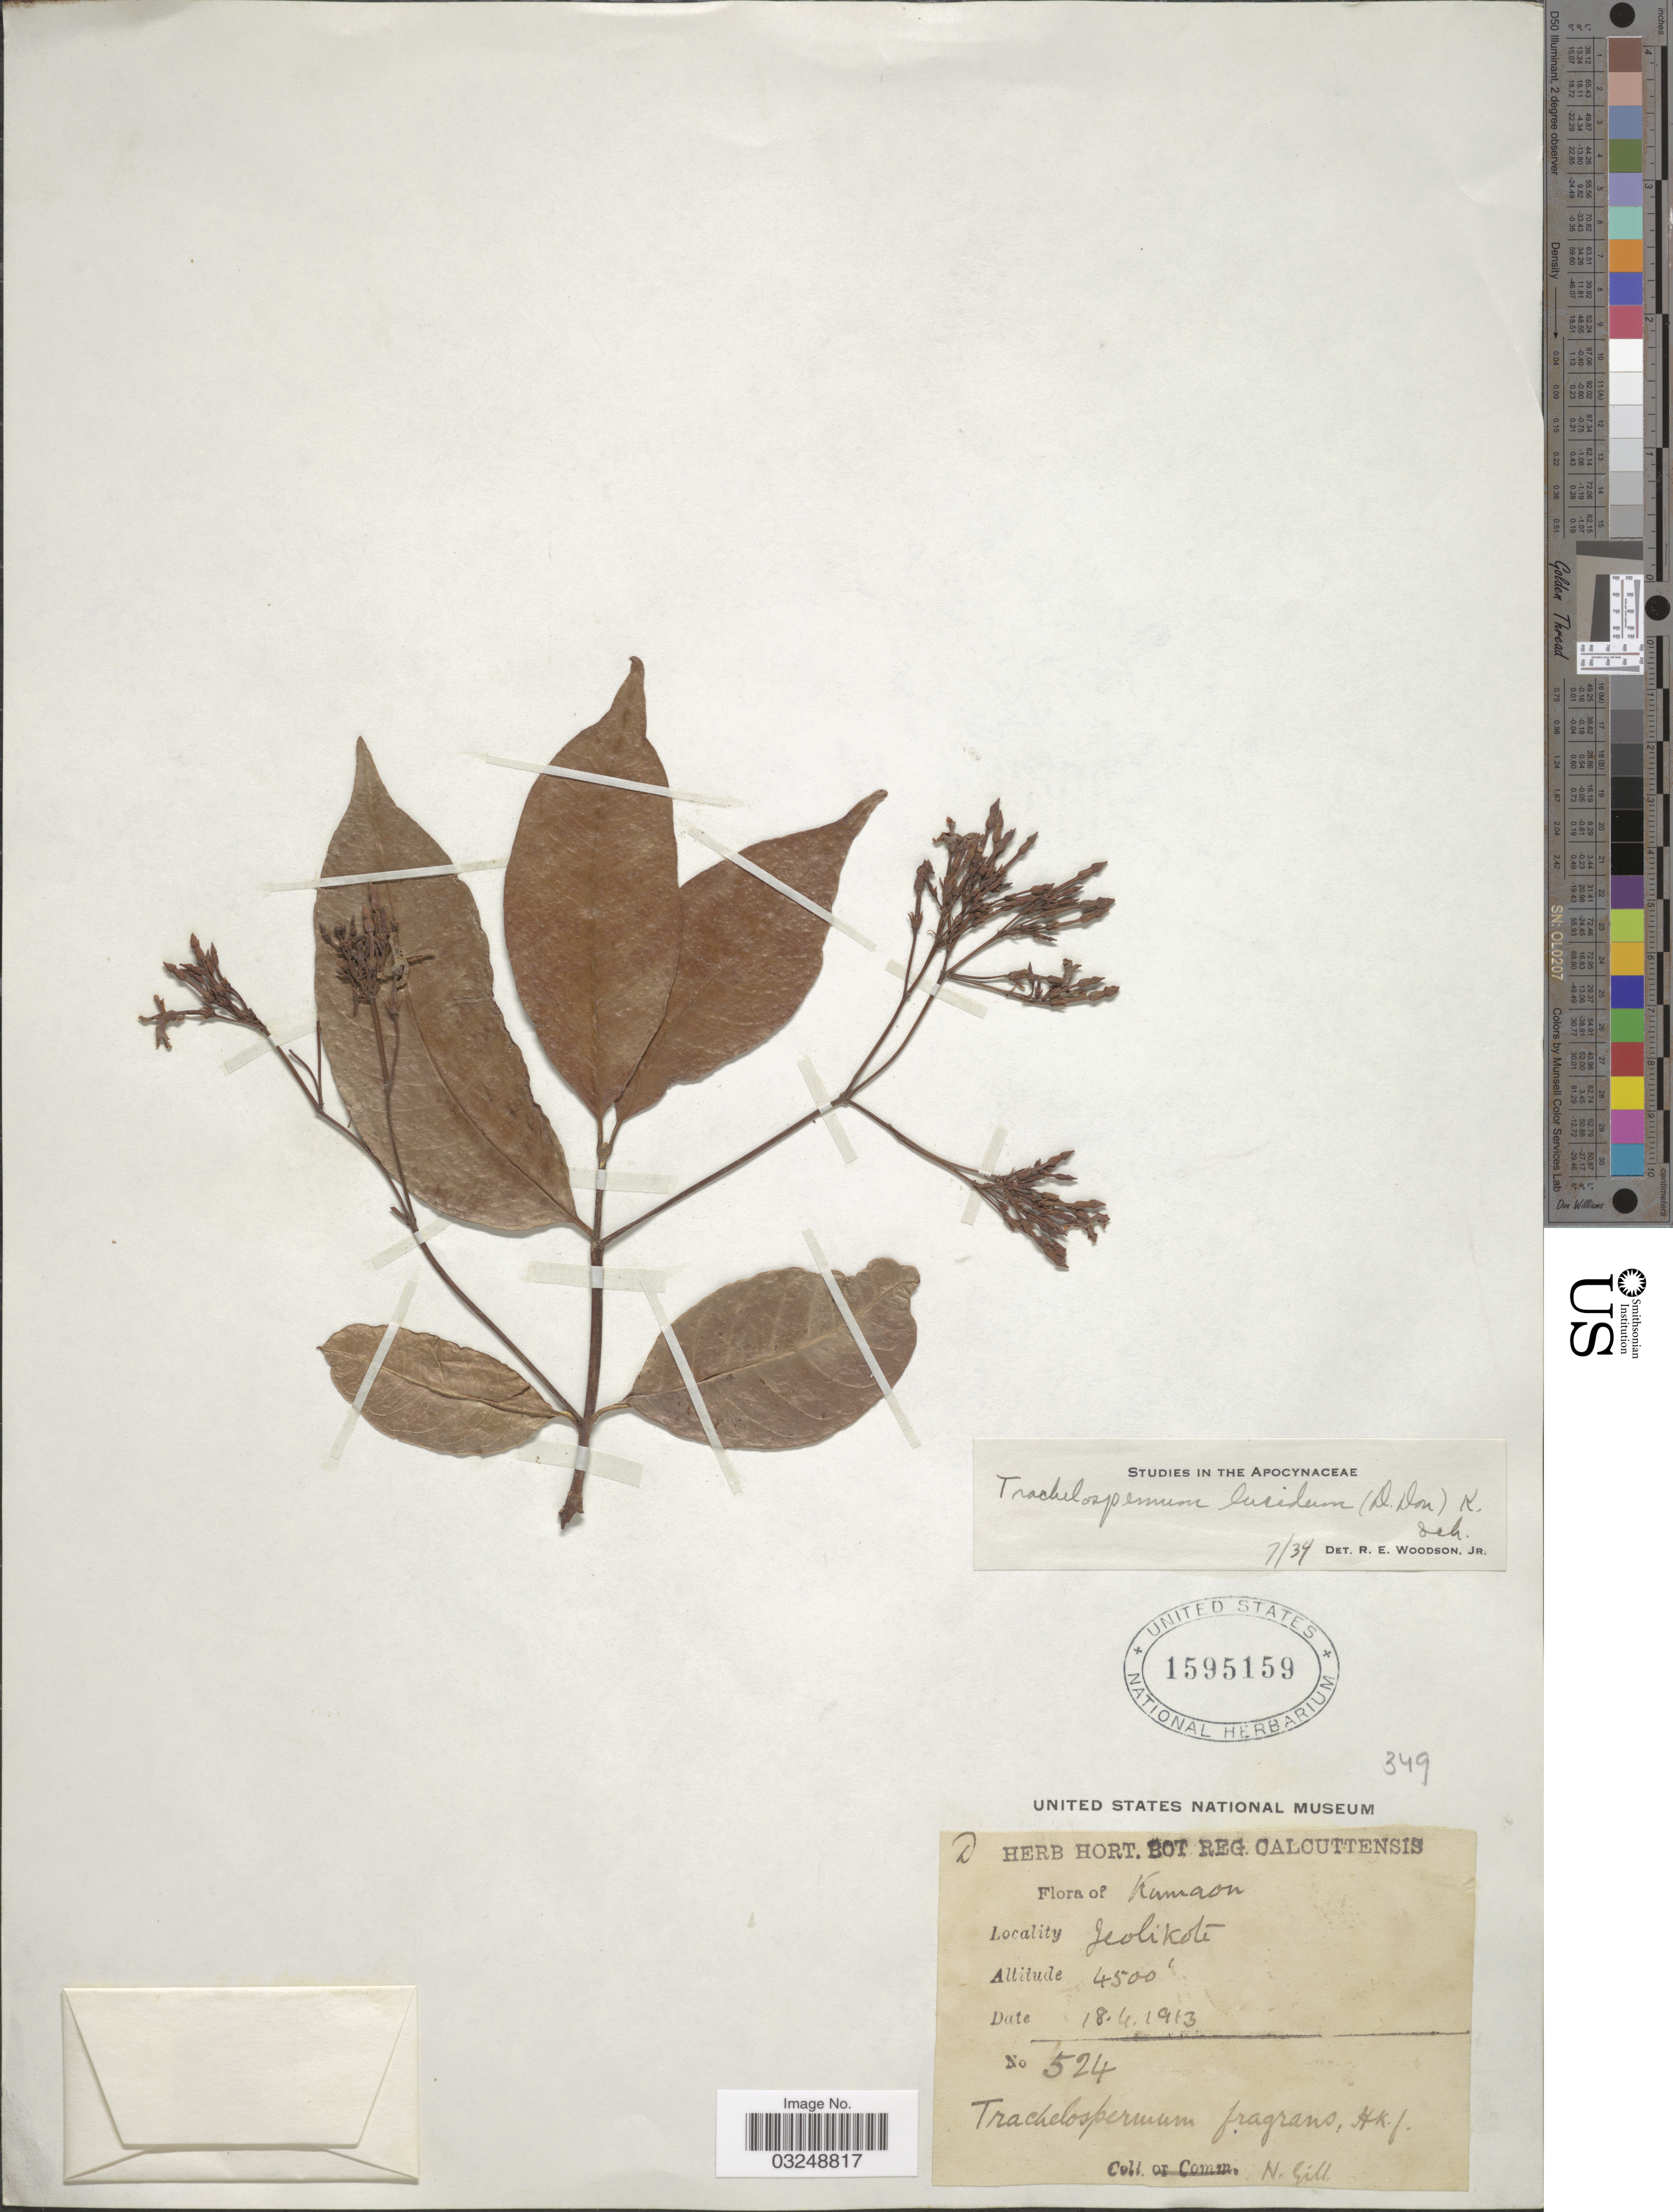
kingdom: Plantae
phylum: Tracheophyta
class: Magnoliopsida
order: Gentianales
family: Apocynaceae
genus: Trachelospermum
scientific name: Trachelospermum lucidum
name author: (D. Don) K. Schum.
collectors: N. Gill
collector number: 524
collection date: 1913-04-18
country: India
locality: Kumaon. Jeolikote.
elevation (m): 1372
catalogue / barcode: US 1595159